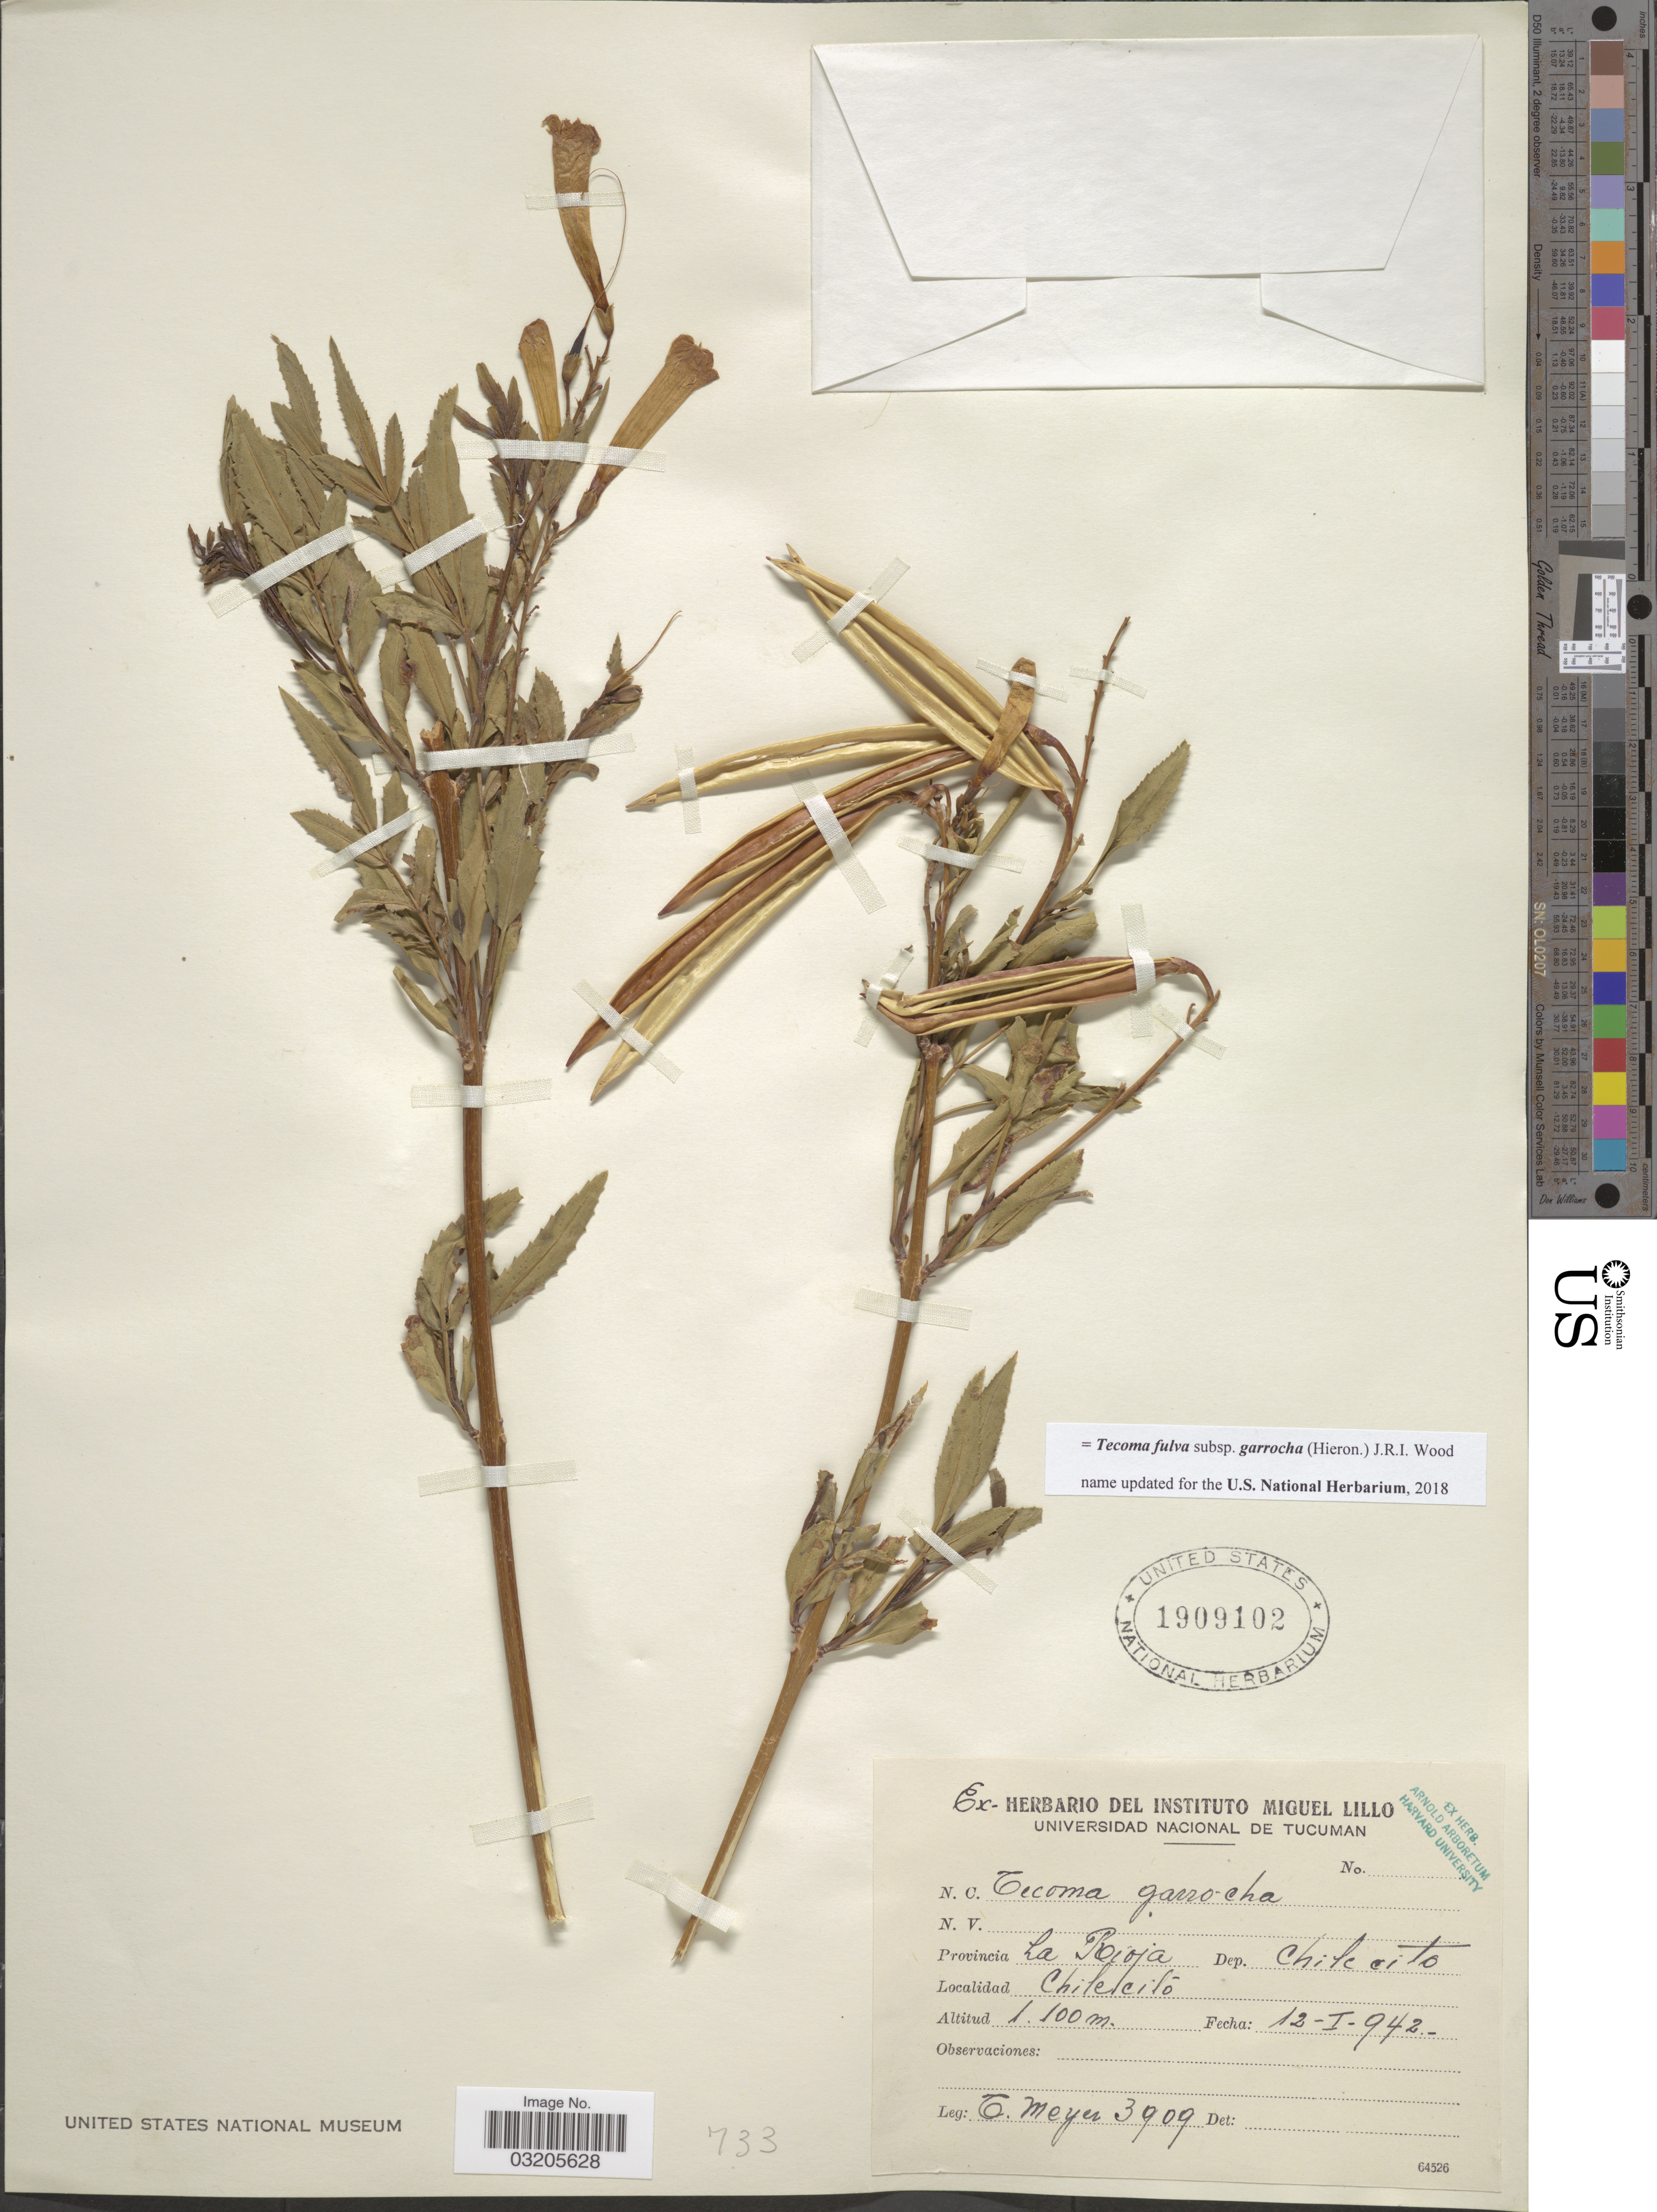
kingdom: Plantae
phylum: Tracheophyta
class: Magnoliopsida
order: Lamiales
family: Bignoniaceae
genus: Tecoma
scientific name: Tecoma stans subsp. garrocha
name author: J.R.I. Wood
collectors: T. Meyer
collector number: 3909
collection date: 1942-01-12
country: Argentina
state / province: La Rioja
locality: Dep. Chilecito. Chilecito.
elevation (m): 1100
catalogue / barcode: US 1909102